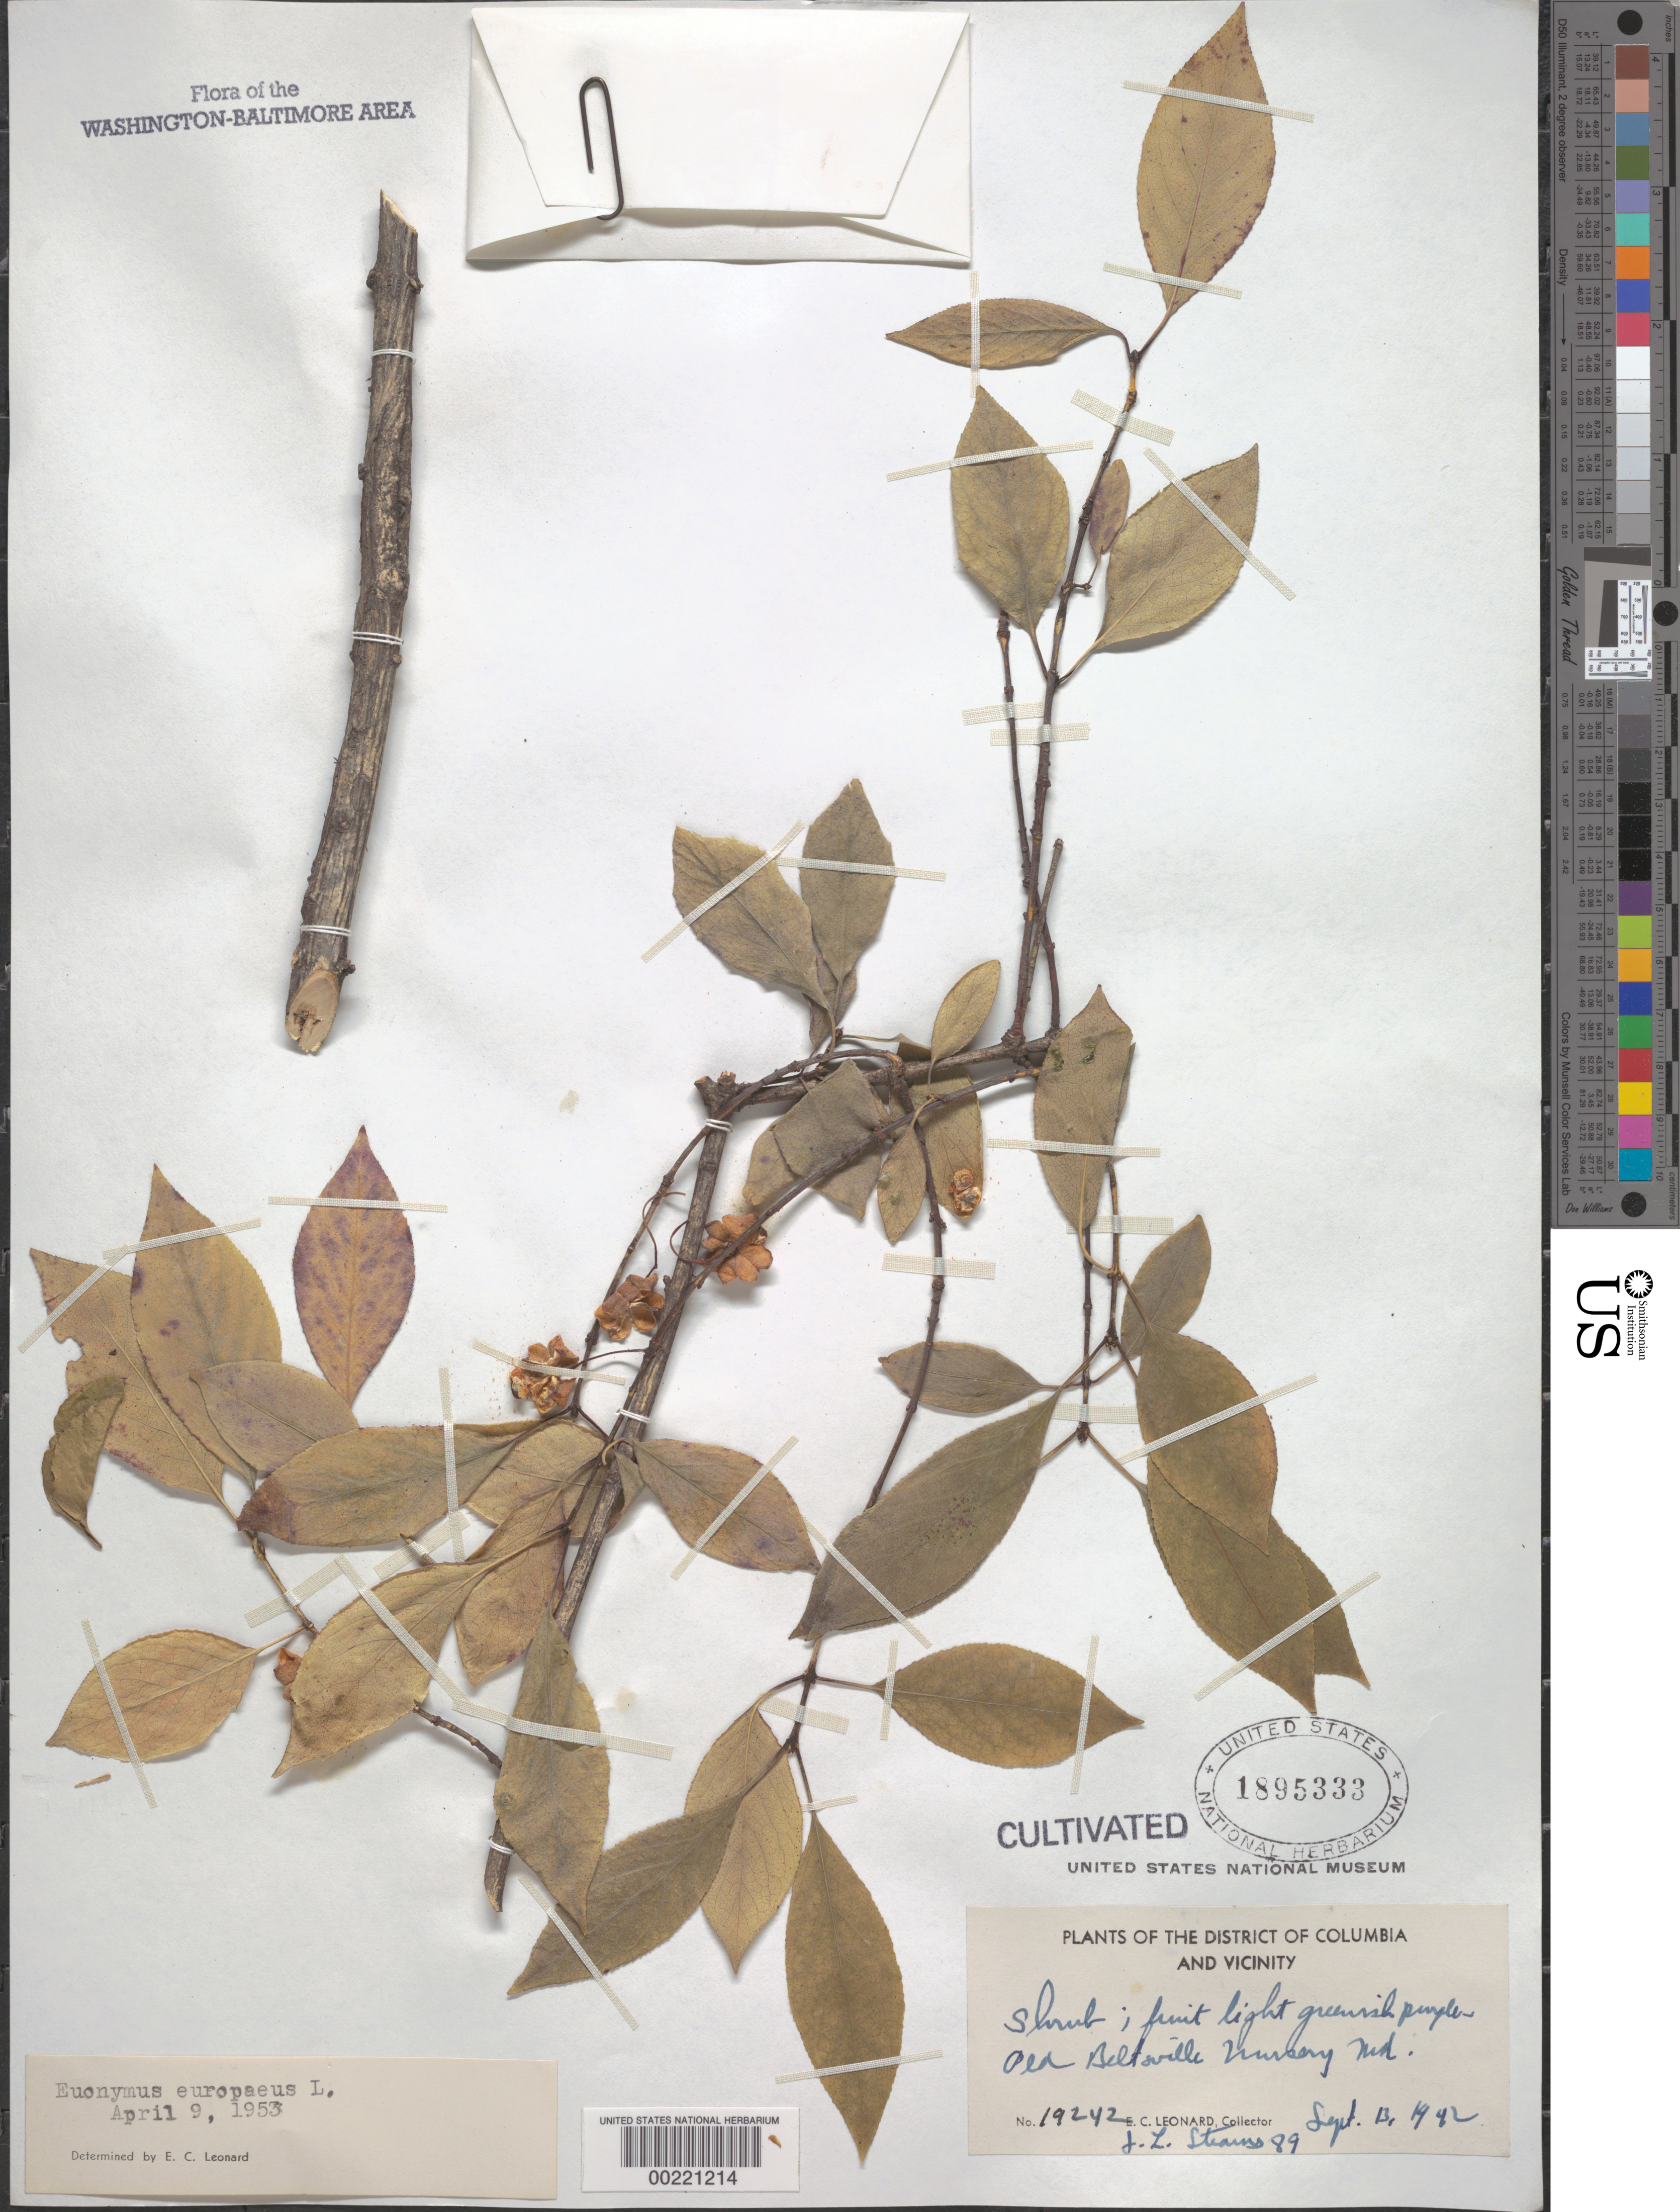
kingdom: Plantae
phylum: Tracheophyta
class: Magnoliopsida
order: Celastrales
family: Celastraceae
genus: Euonymus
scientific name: Euonymus europaeus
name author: L.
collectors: E. C. Leonard & J. Stearns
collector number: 19242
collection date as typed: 13 Sep 1942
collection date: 1942-09-13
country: United States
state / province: Maryland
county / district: Prince George's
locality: Old Beltsville Nursery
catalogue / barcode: US 1895333